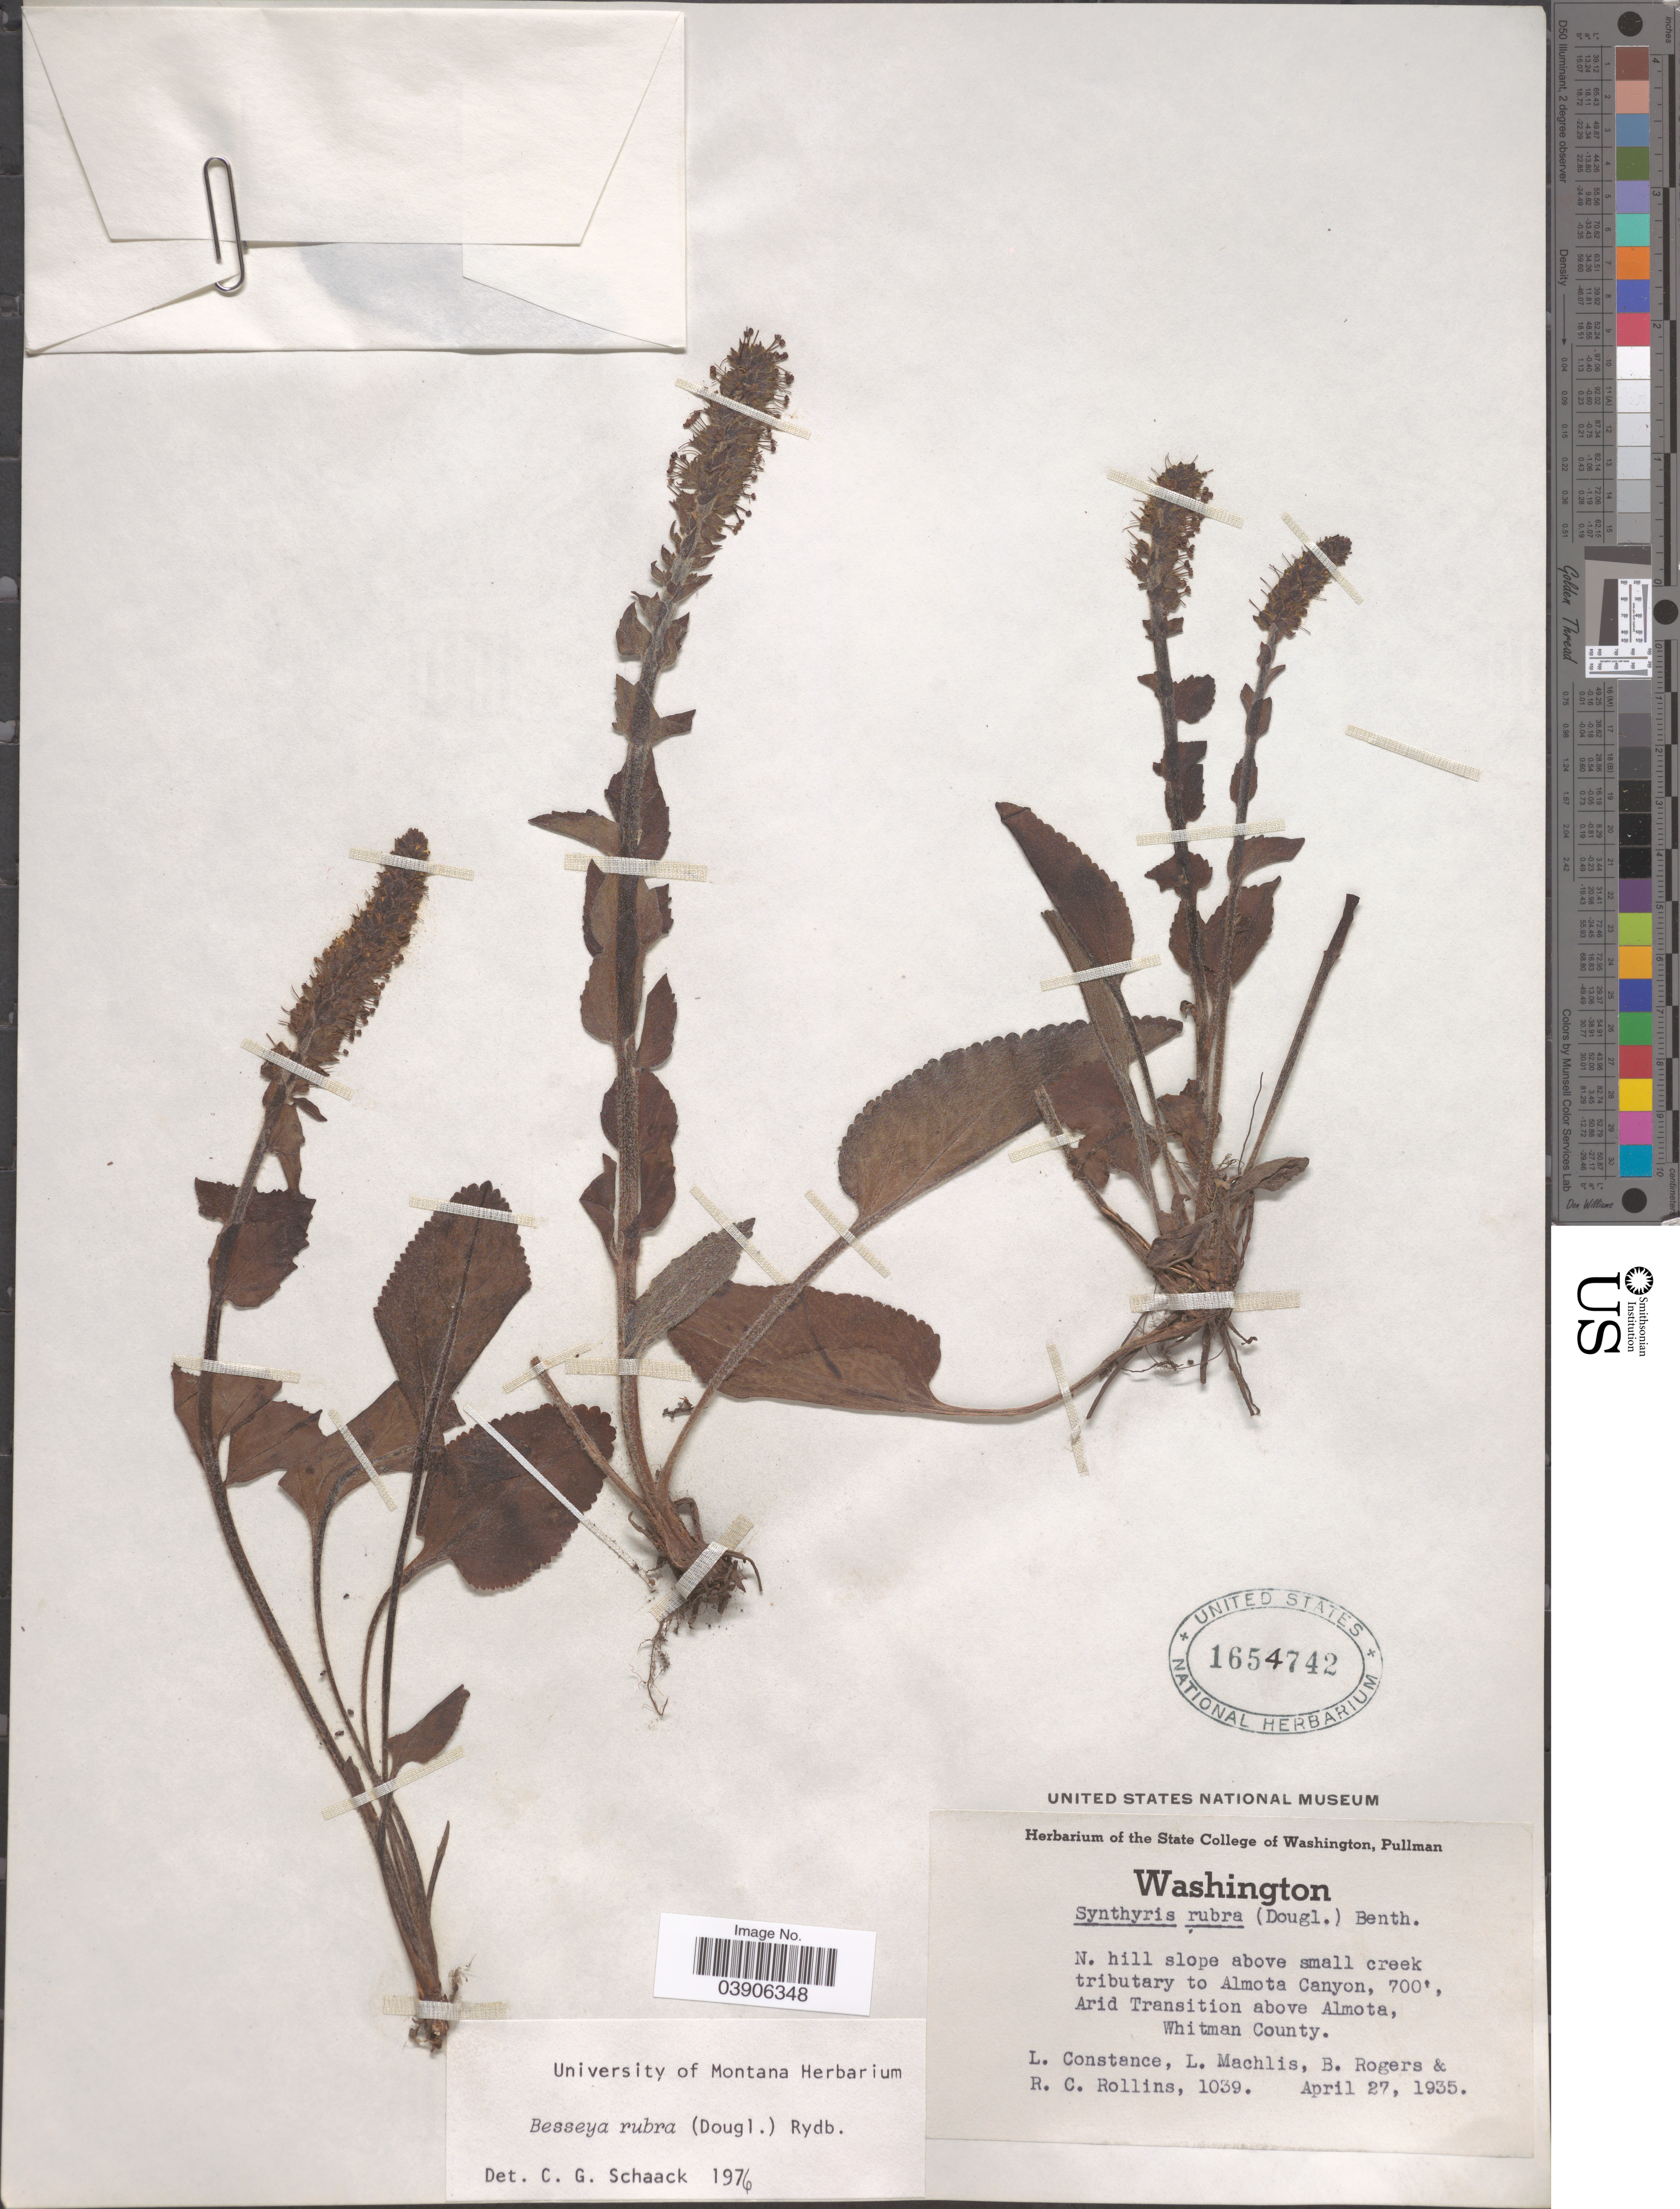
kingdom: Plantae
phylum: Tracheophyta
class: Magnoliopsida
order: Lamiales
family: Plantaginaceae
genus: Synthyris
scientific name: Synthyris rubra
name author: (Douglas ex Hook.) Benth.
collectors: L. Constance, L. Machlis, B. Rogers & R. C. Rollins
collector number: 1039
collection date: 1935-04-27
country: United States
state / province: Washington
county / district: Whitman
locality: N. hill slope above small creek tributary to Almota Canyon, Arid Transition above Almota, Whitman County.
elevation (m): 213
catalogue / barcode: US 1654742